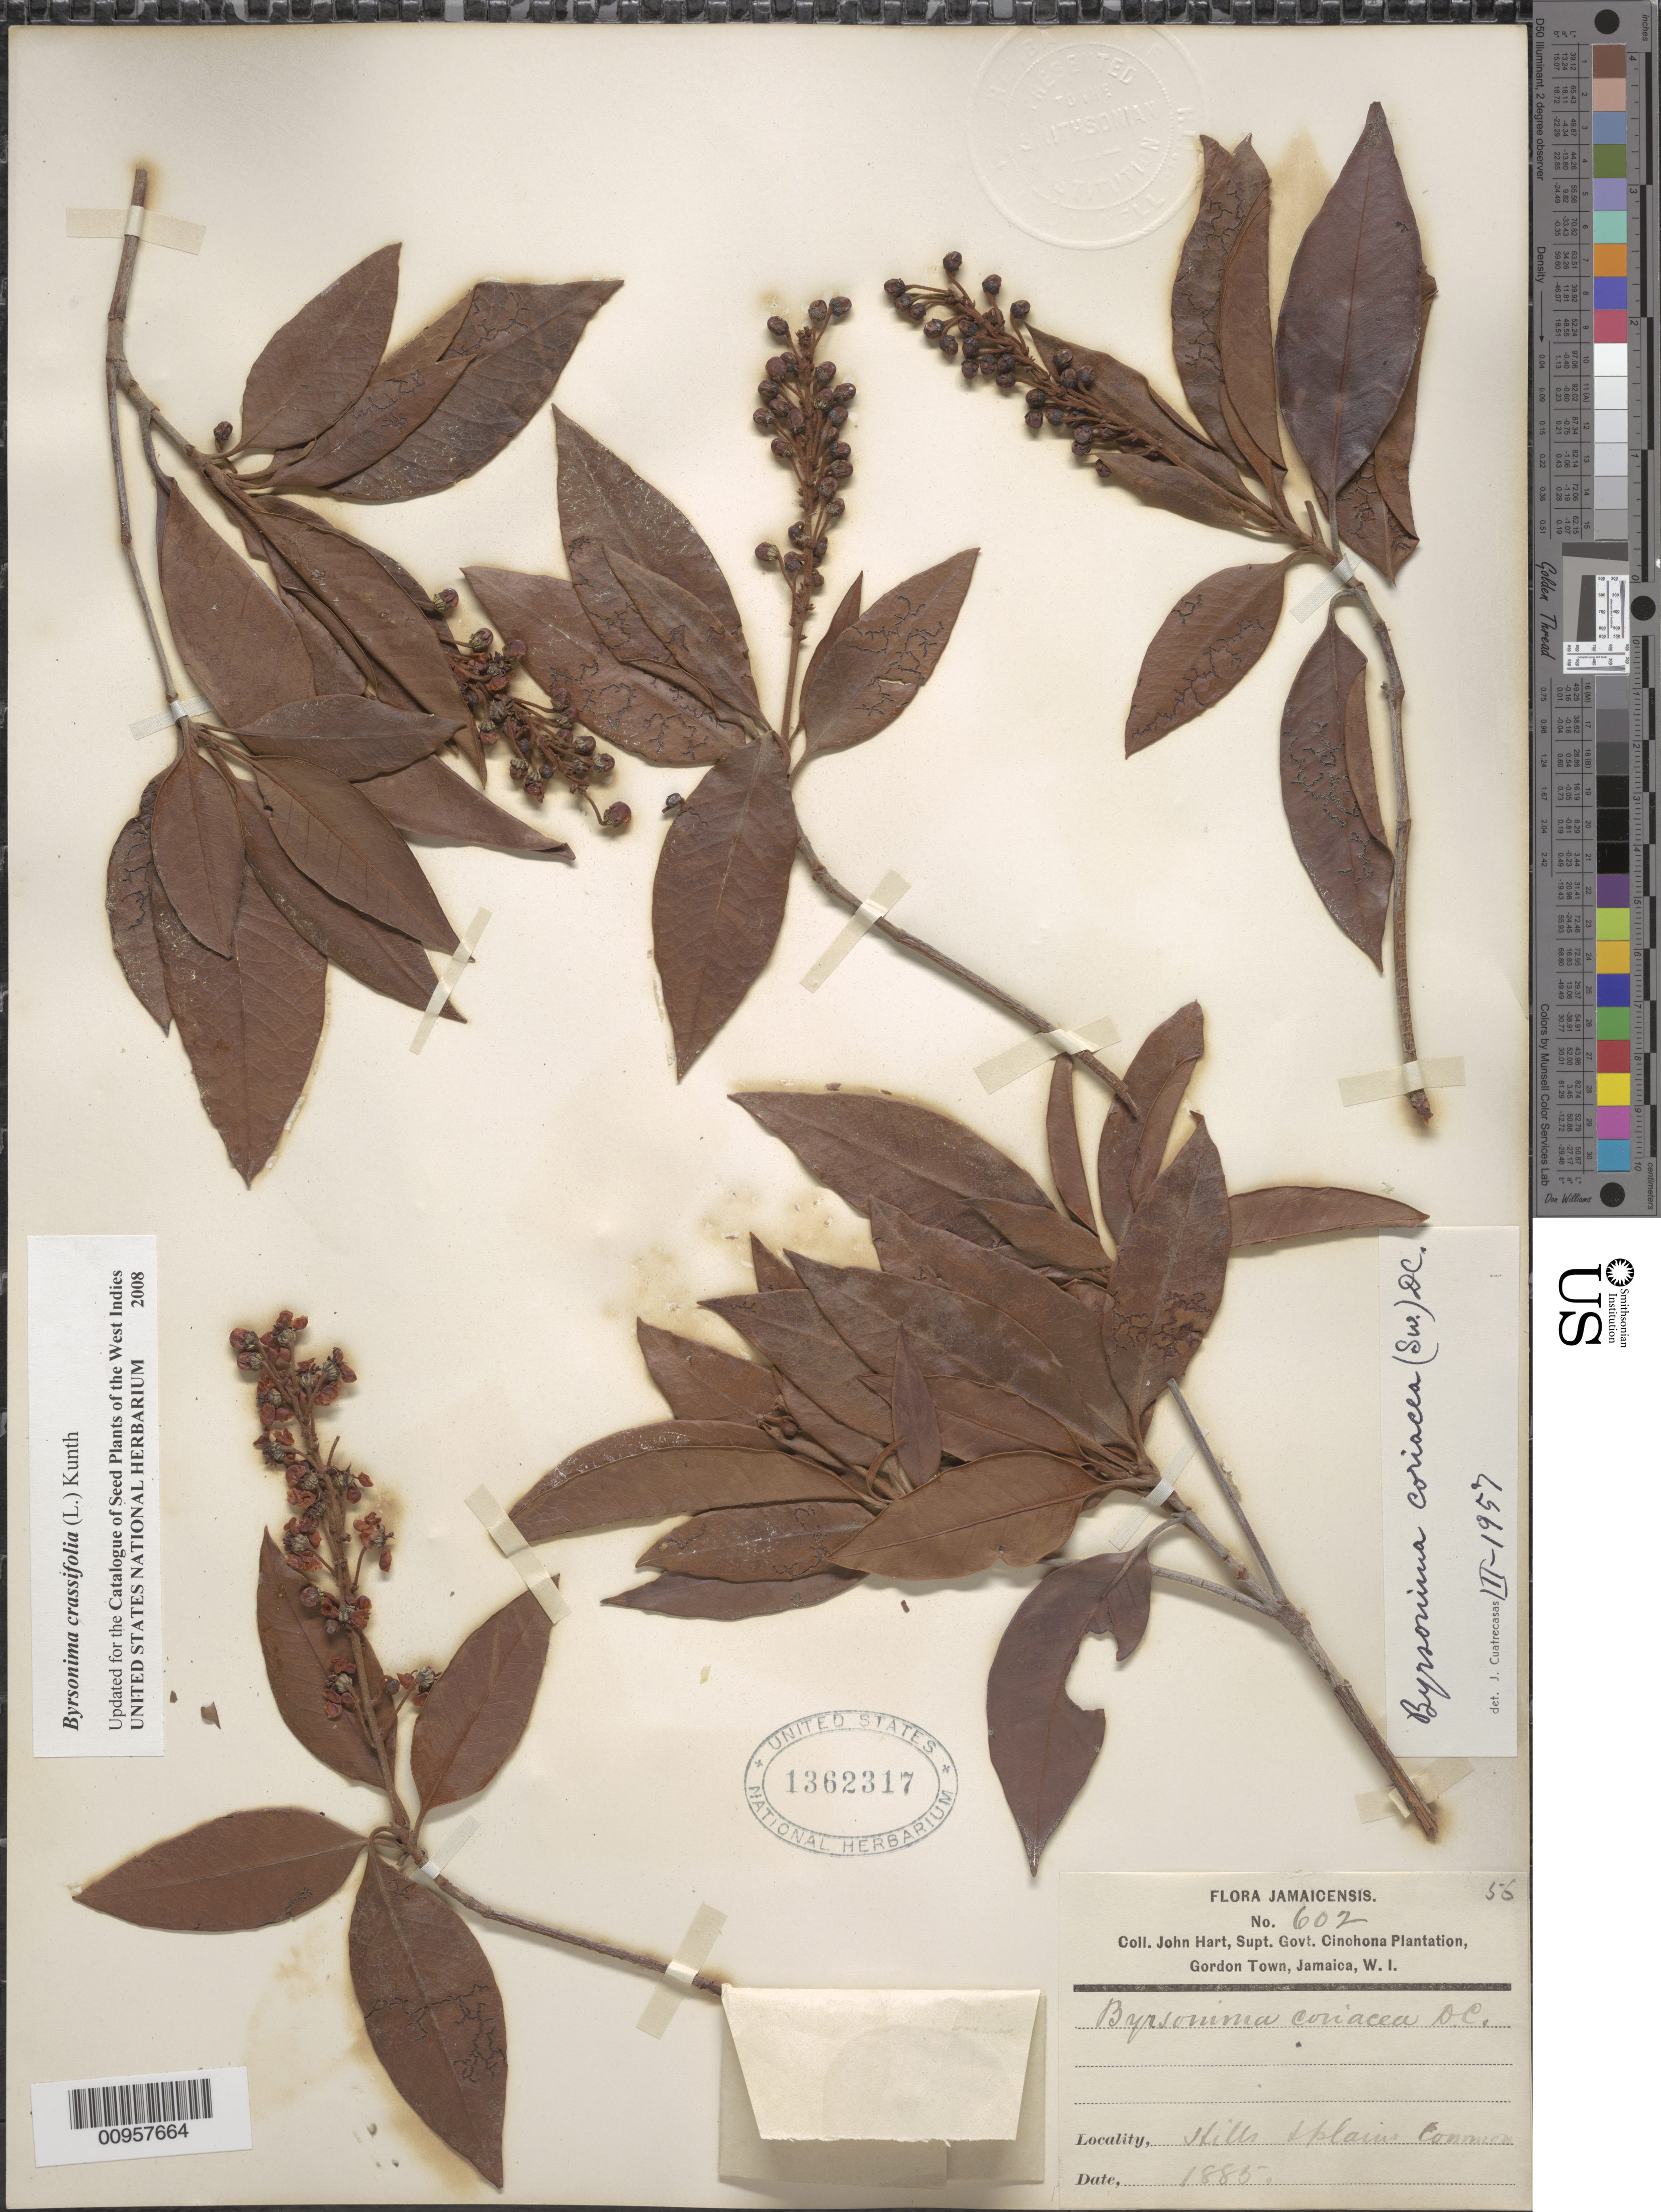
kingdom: Plantae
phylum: Tracheophyta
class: Magnoliopsida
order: Malpighiales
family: Malpighiaceae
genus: Byrsonima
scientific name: Byrsonima crassifolia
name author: (L.) Kunth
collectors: J. Hart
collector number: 602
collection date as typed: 1885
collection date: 1885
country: Jamaica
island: Jamaica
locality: Gordon Town, Supt. Govt. Cinchona Plantation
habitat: Hills and plains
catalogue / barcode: US 1362317